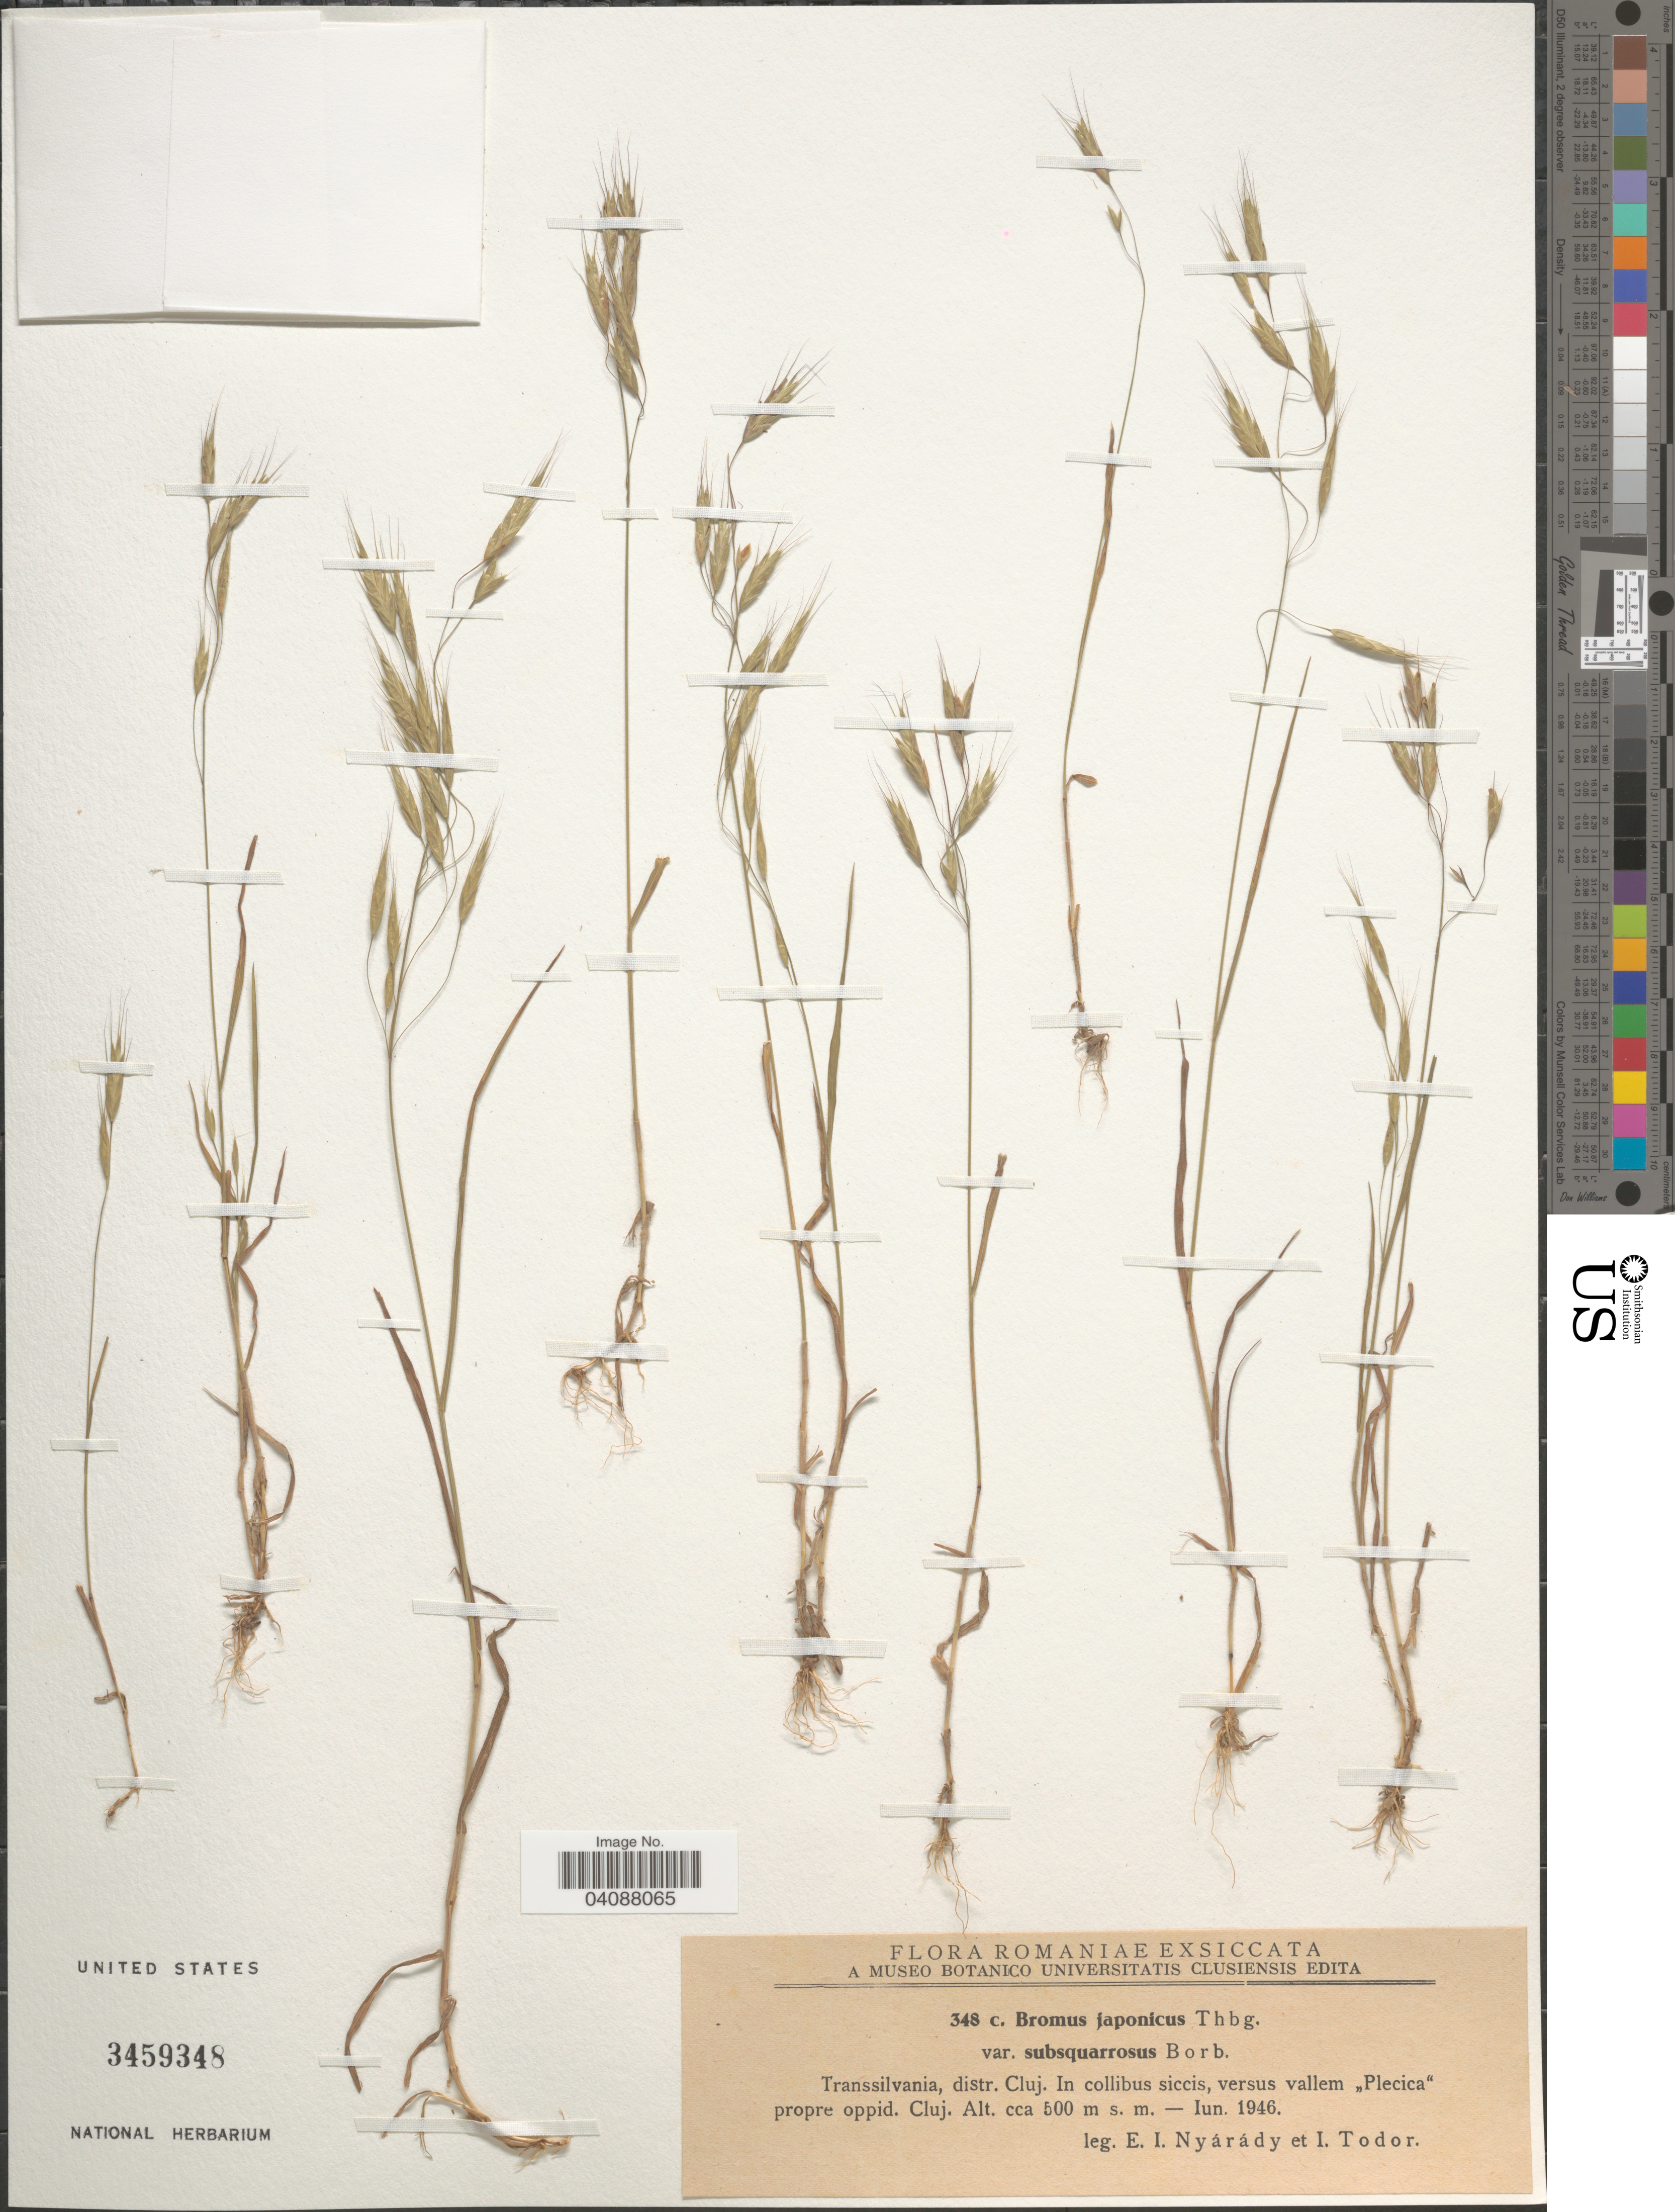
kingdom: Plantae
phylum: Tracheophyta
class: Liliopsida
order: Poales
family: Poaceae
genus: Bromus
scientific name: Bromus japonicus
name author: Houtt.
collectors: E. Nyárády & I. Todor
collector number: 348c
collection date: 1946-06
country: Romania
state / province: Cluj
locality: Transsilvania, distr. Cluj. In collibus siccis, versus vallem "Plecica" propre oppid. Cluj.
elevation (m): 500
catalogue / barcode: US 3459348